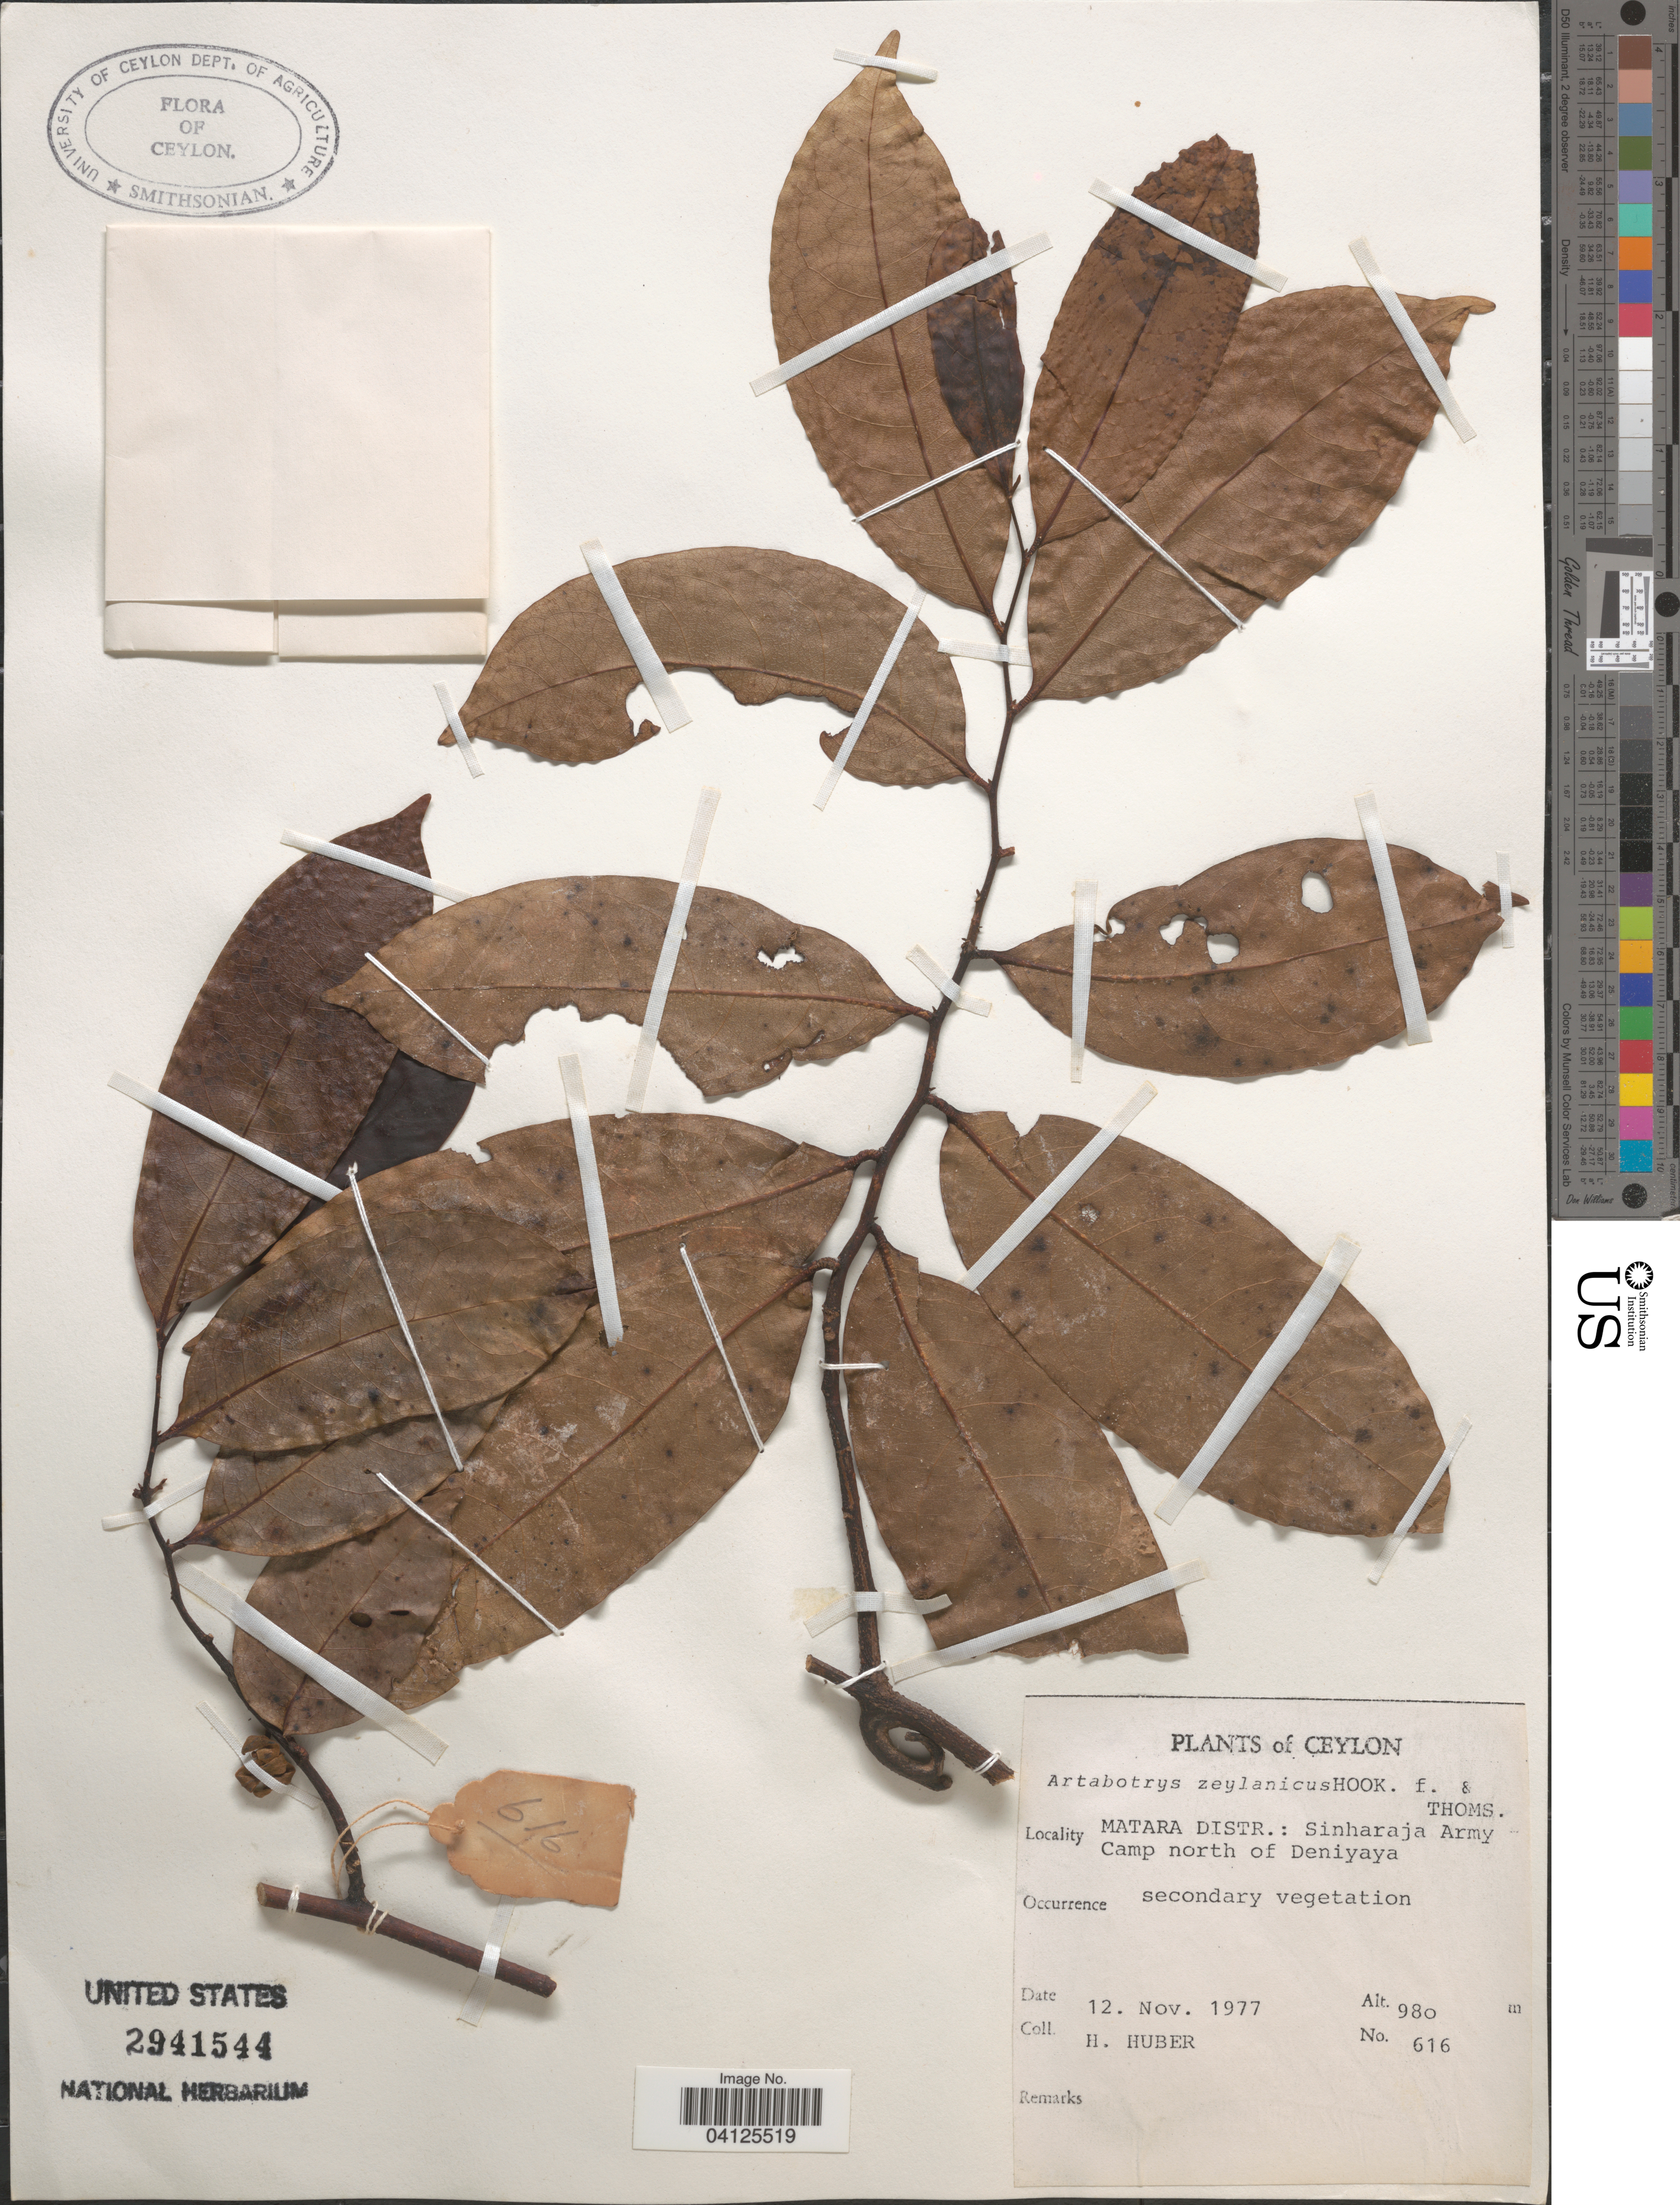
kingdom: Plantae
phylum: Tracheophyta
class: Magnoliopsida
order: Magnoliales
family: Annonaceae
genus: Artabotrys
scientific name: Artabotrys zeylanicus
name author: Hook. f. & Thomson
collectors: H. Huber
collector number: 616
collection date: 1977-11-12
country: Sri Lanka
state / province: Southern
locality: Ceylon. Matara Distr.: Sinharaja Army Camp north of Deniyaya.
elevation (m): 980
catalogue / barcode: US 2941544